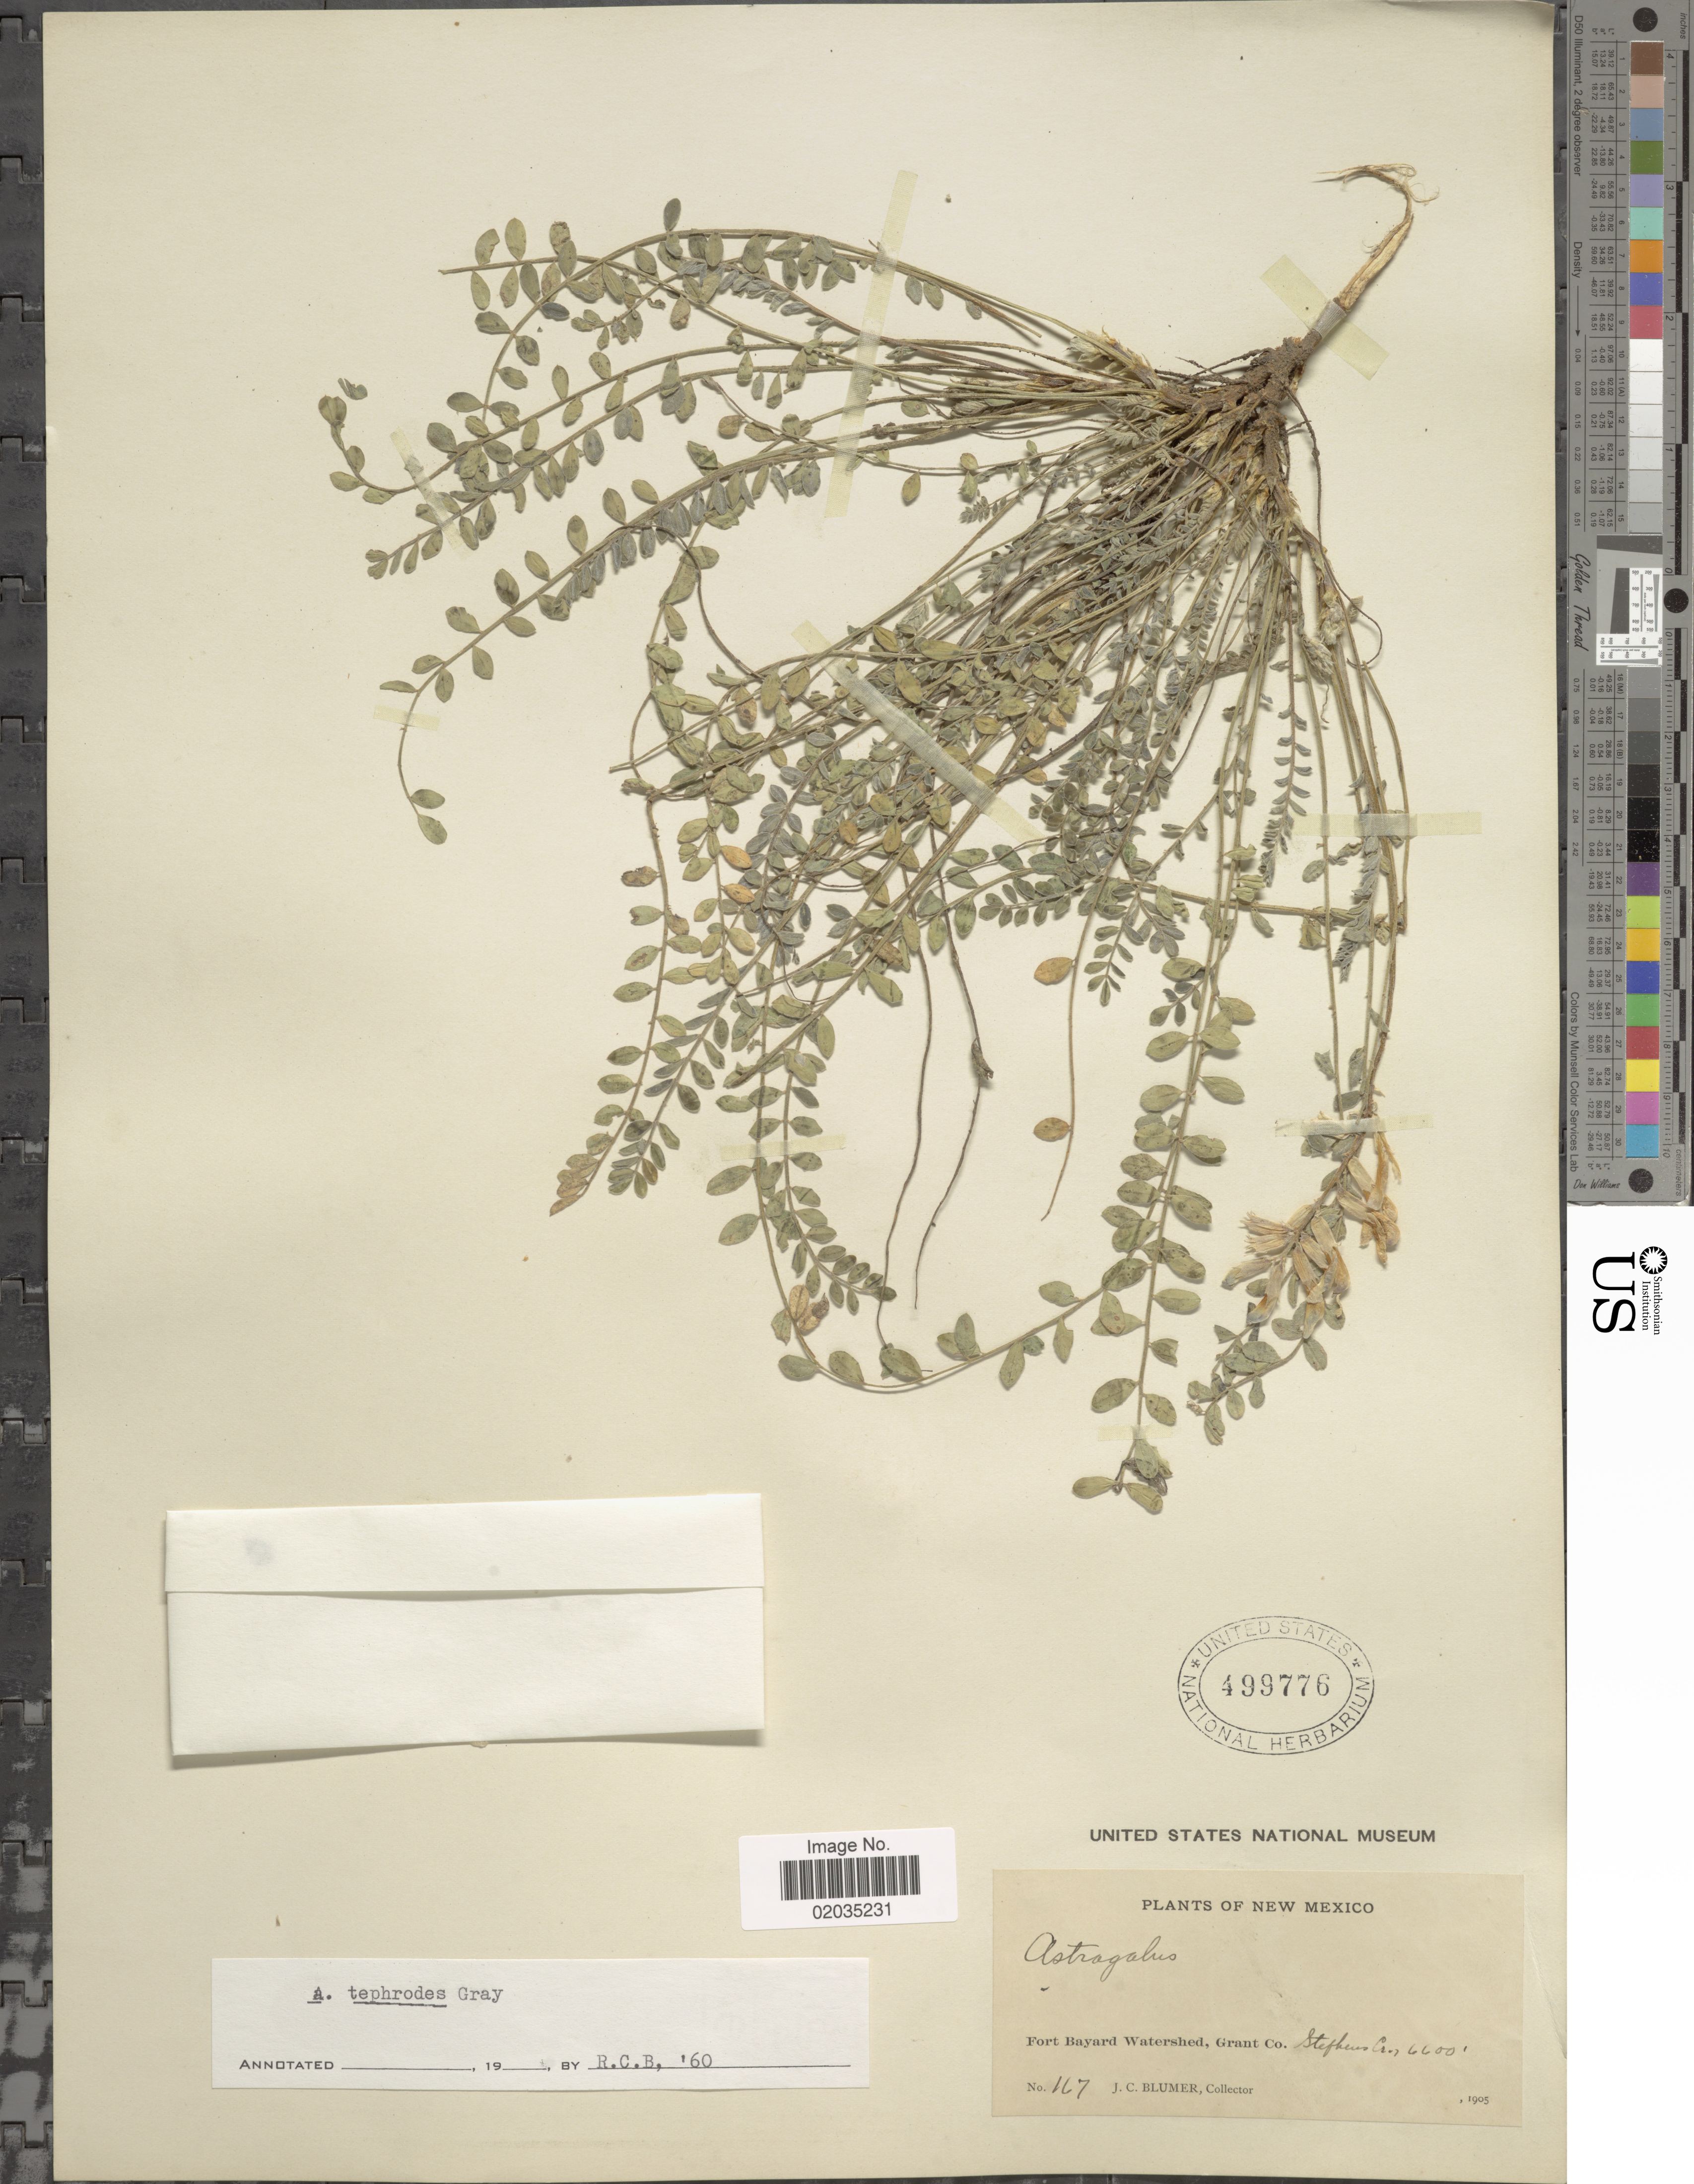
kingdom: Plantae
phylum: Tracheophyta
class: Magnoliopsida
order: Fabales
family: Fabaceae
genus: Astragalus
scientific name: Astragalus tephrodes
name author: A. Gray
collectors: J. C. Blumer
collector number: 167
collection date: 1905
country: United States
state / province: New Mexico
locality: Fort Bayard Watershed, Grant Co. Stephens Co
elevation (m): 2012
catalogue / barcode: US 499776